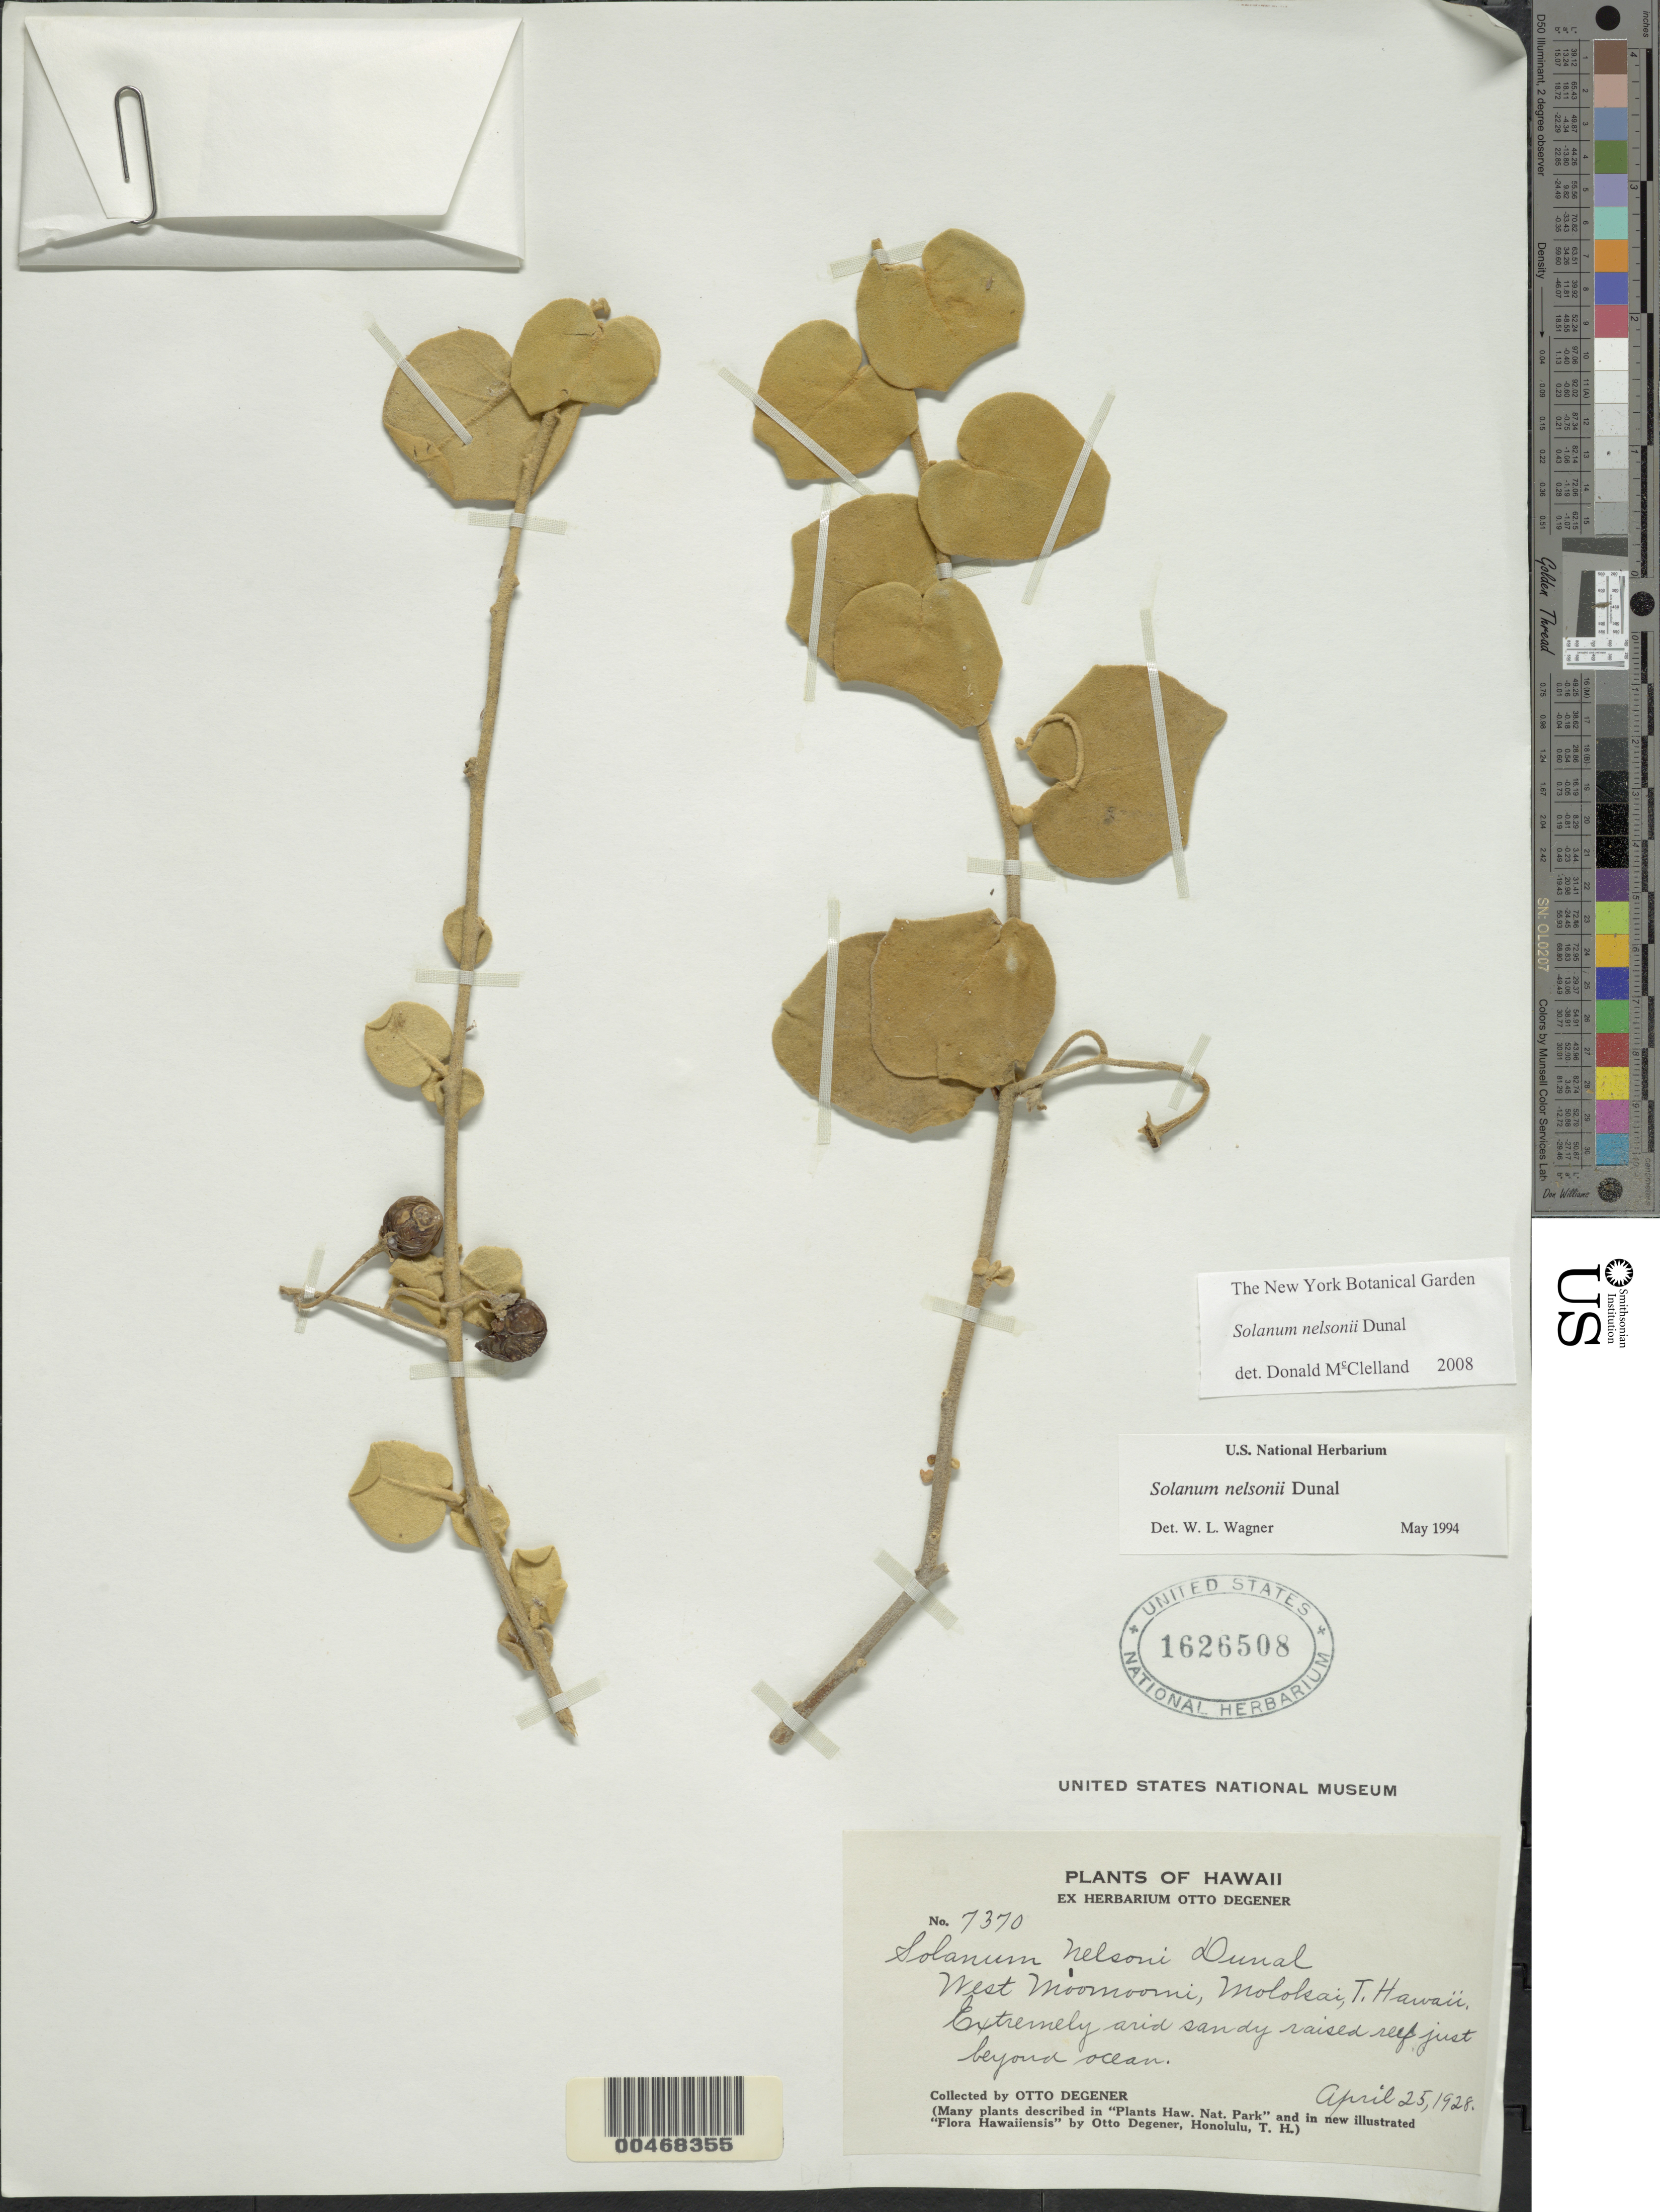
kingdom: Plantae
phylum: Tracheophyta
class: Magnoliopsida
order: Solanales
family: Solanaceae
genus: Solanum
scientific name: Solanum nelsonii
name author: Dunal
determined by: Wagner, W. L., (BOT), Smithsonian Institution - National Museum of Natural History (UNITED STATES)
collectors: O. Degener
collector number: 7370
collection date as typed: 25 Apr 1928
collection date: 1928-04-25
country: United States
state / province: Hawaii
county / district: Maui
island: Moloka'i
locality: W Moomoomi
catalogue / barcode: US 1626508